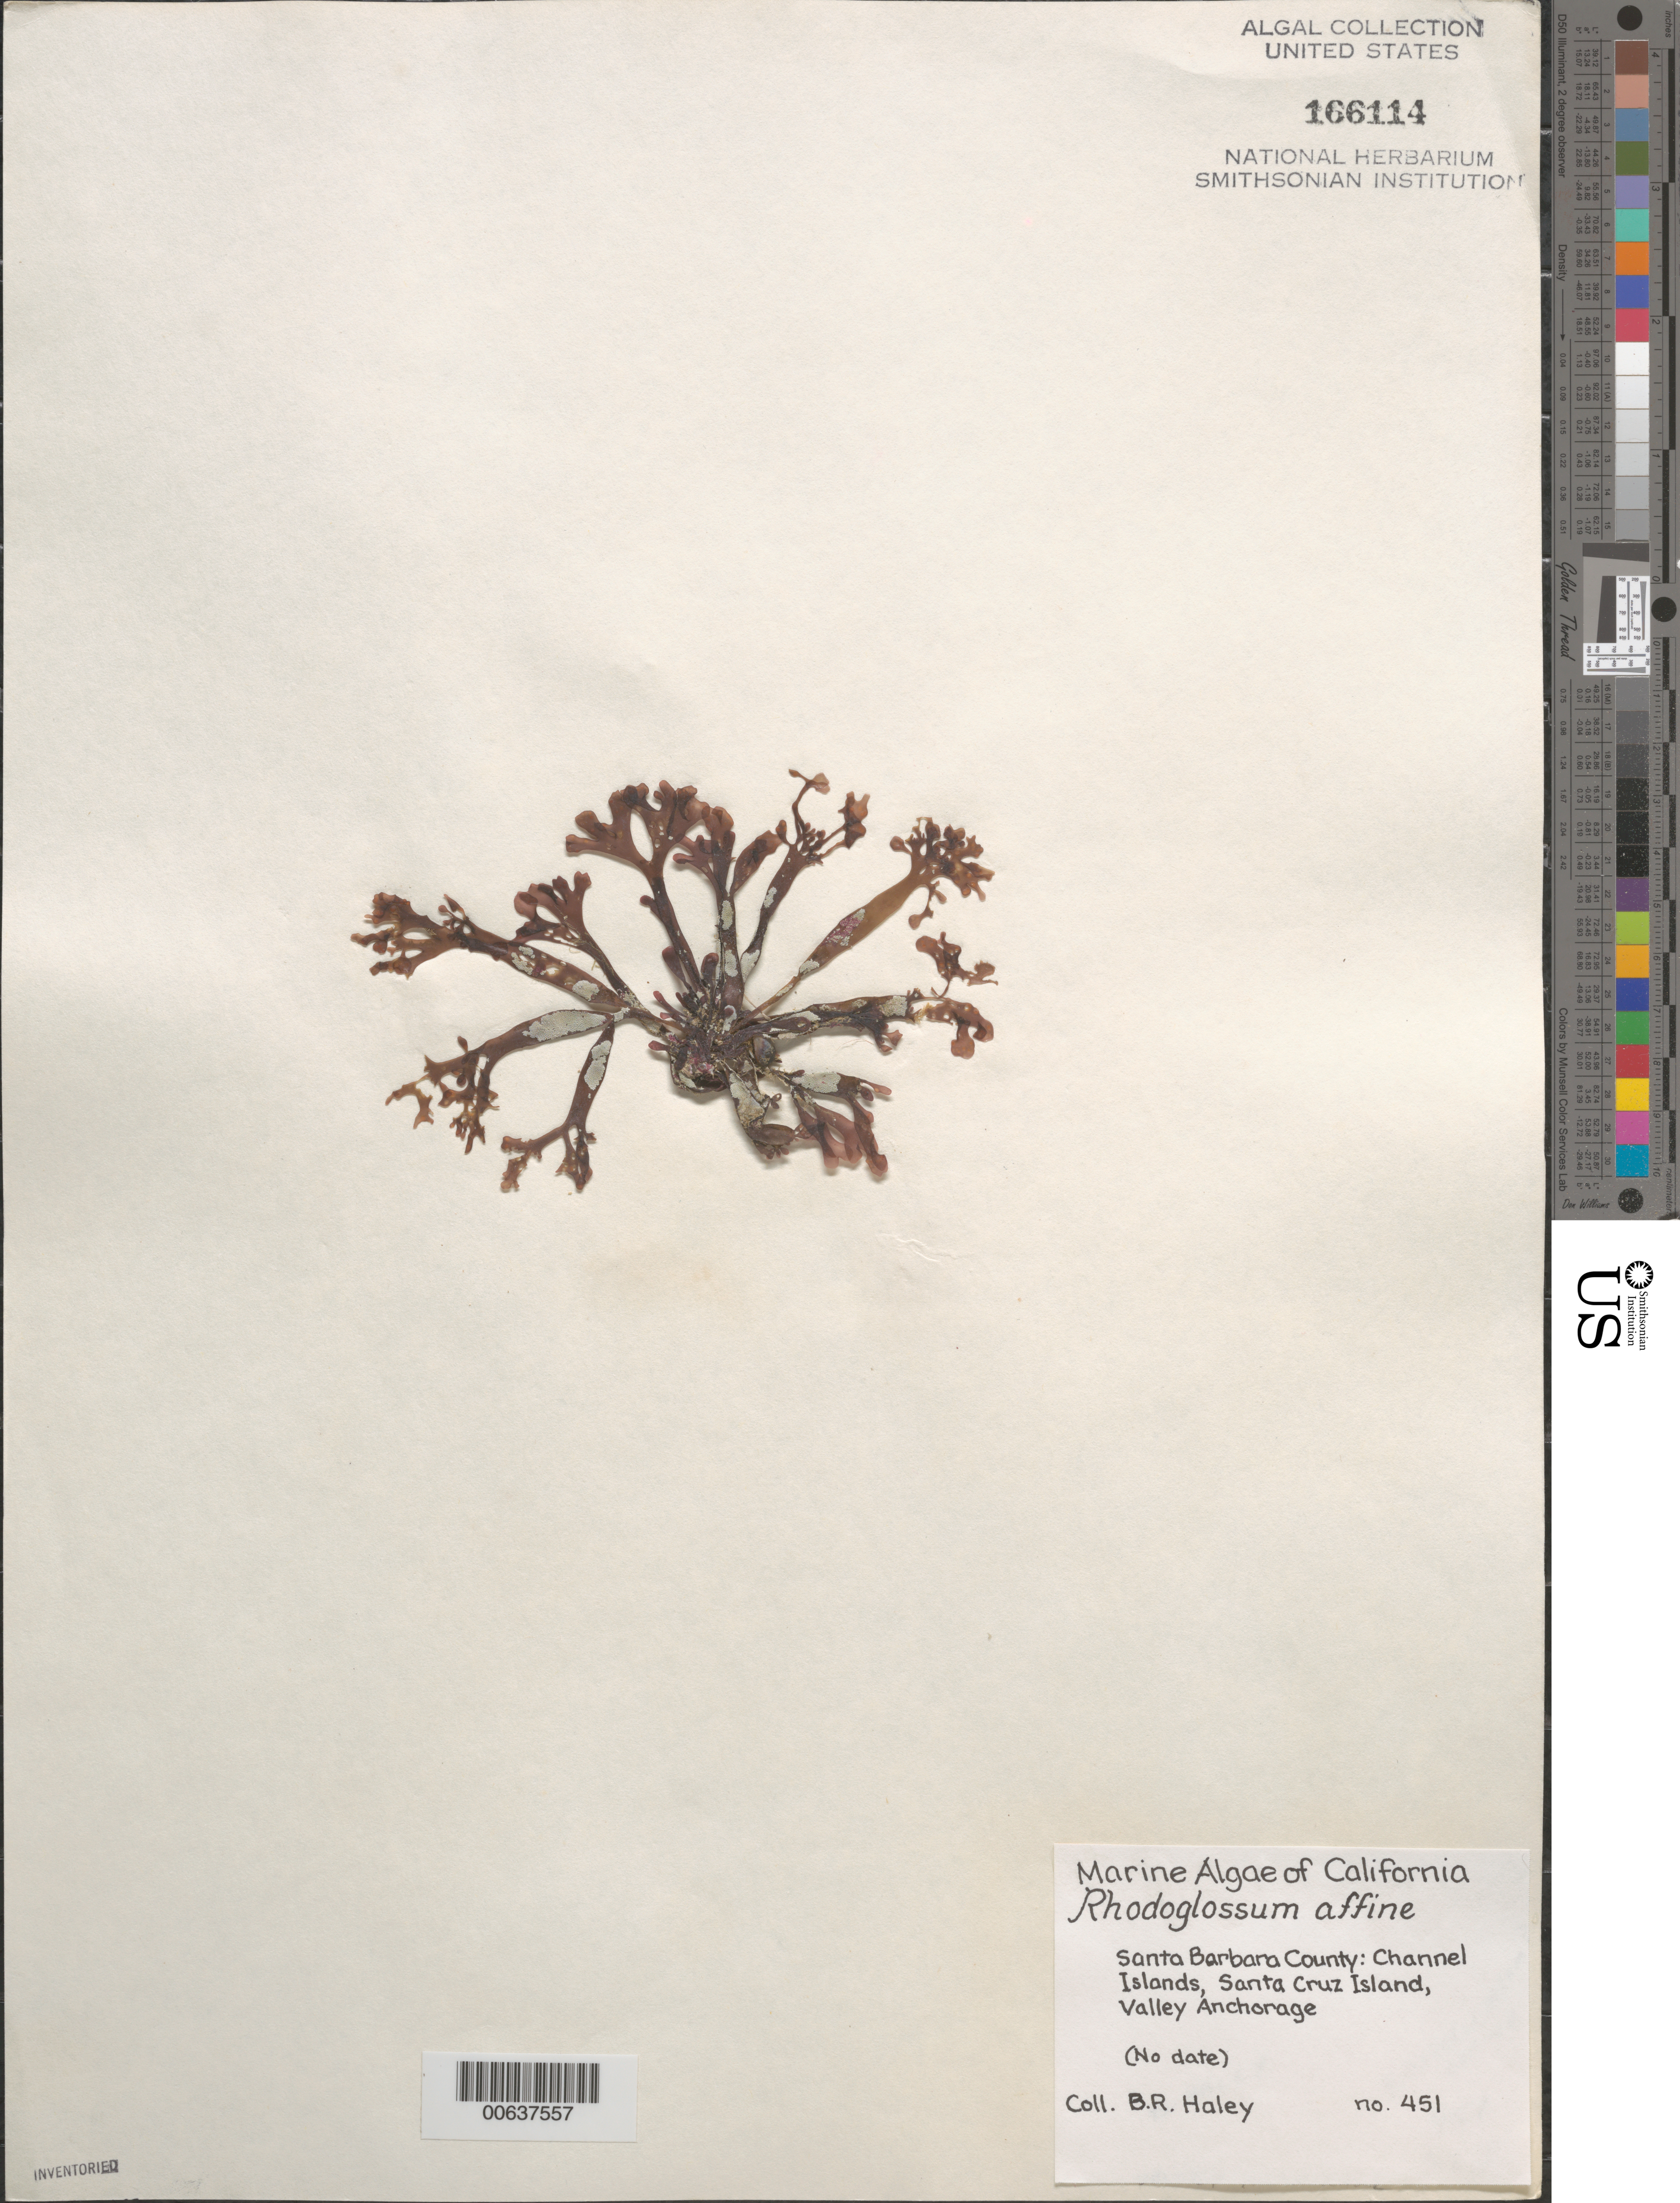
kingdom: Plantae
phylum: Rhodophyta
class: Florideophyceae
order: Gigartinales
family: Gigartinaceae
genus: Mazzaella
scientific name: Mazzaella affinis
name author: (Harvey) Fredericq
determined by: Algae name updating Project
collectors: B. Haley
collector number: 451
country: United States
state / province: California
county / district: Santa Barbara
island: Santa Barbara Island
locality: Valley Anchorage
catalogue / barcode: US 166114